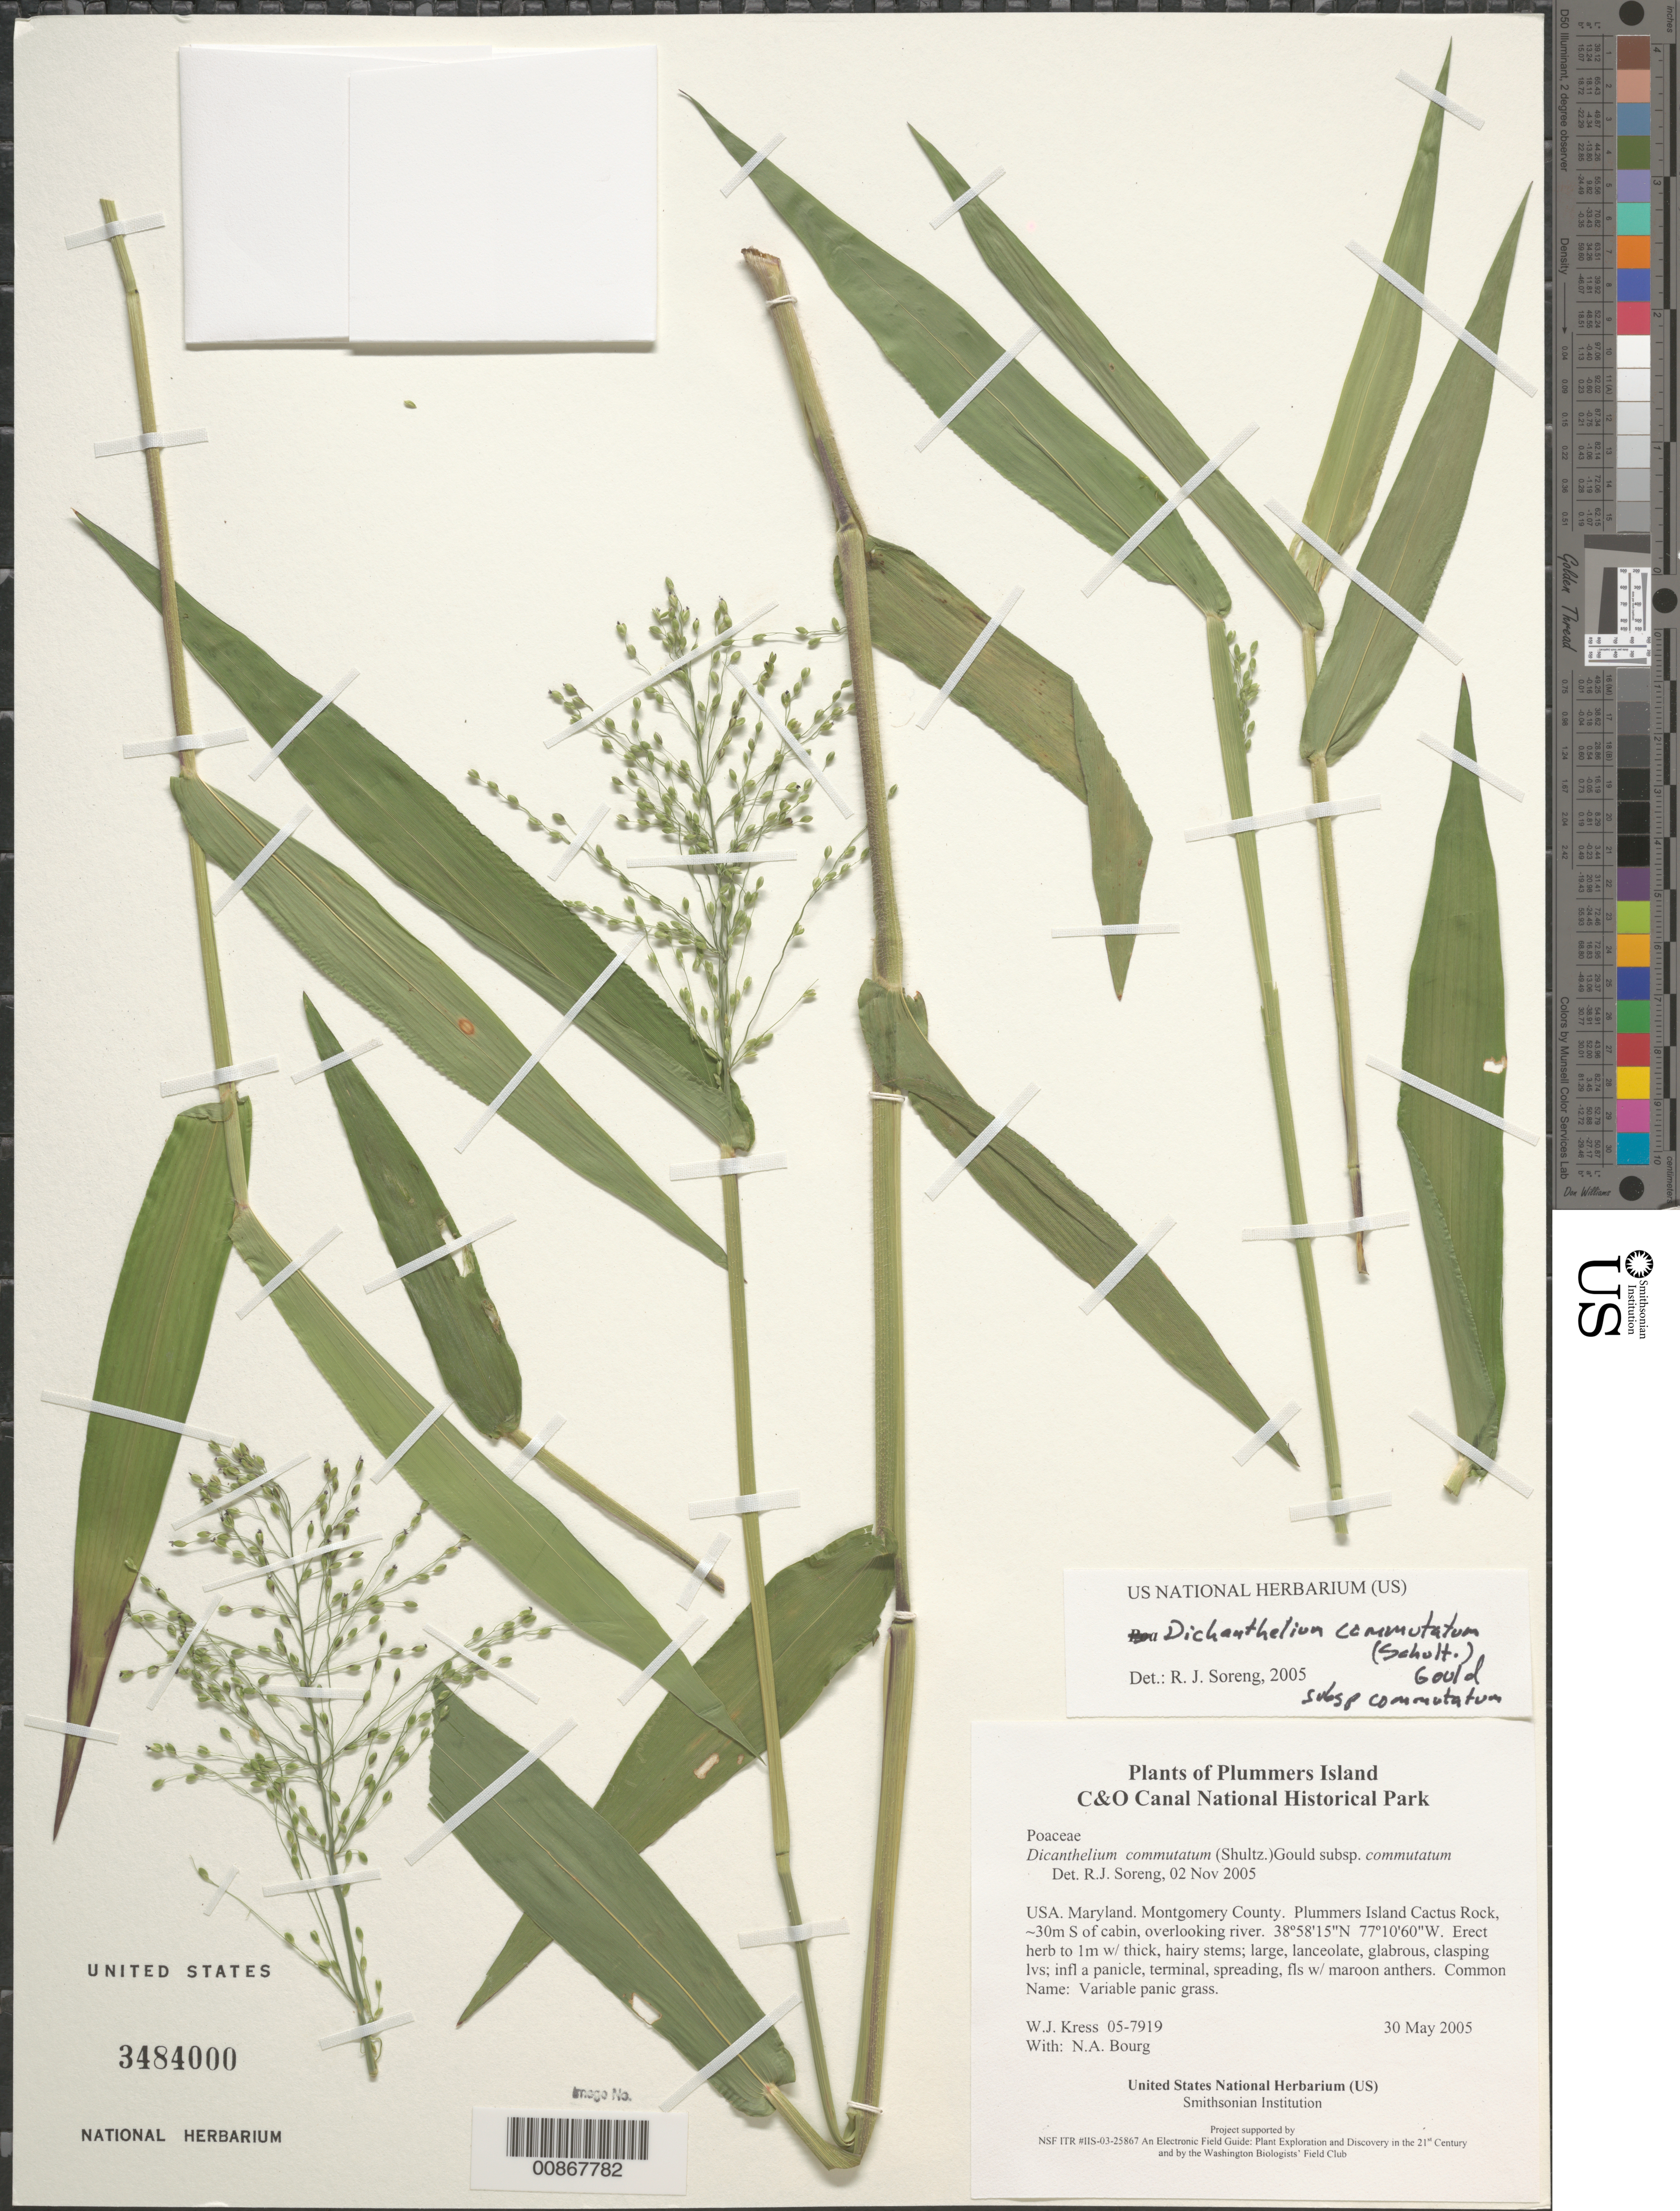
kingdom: Plantae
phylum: Tracheophyta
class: Liliopsida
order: Poales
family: Poaceae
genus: Dichanthelium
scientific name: Dichanthelium commutatum subsp. commutatum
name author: (Schult.) Gould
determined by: Soreng, Robert J., Research Associate (BOT), Smithsonian Institution - National Museum of Natural History (UNITED STATES)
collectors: W. J. Kress & N. A. Bourg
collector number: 05-7919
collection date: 2005-05-30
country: United States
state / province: Maryland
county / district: Montgomery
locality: Chesapeake and Ohio Canal National Historical Park, Plummers Island Cactus Rock, ~30m S of cabin, overlooking river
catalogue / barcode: US 3484000